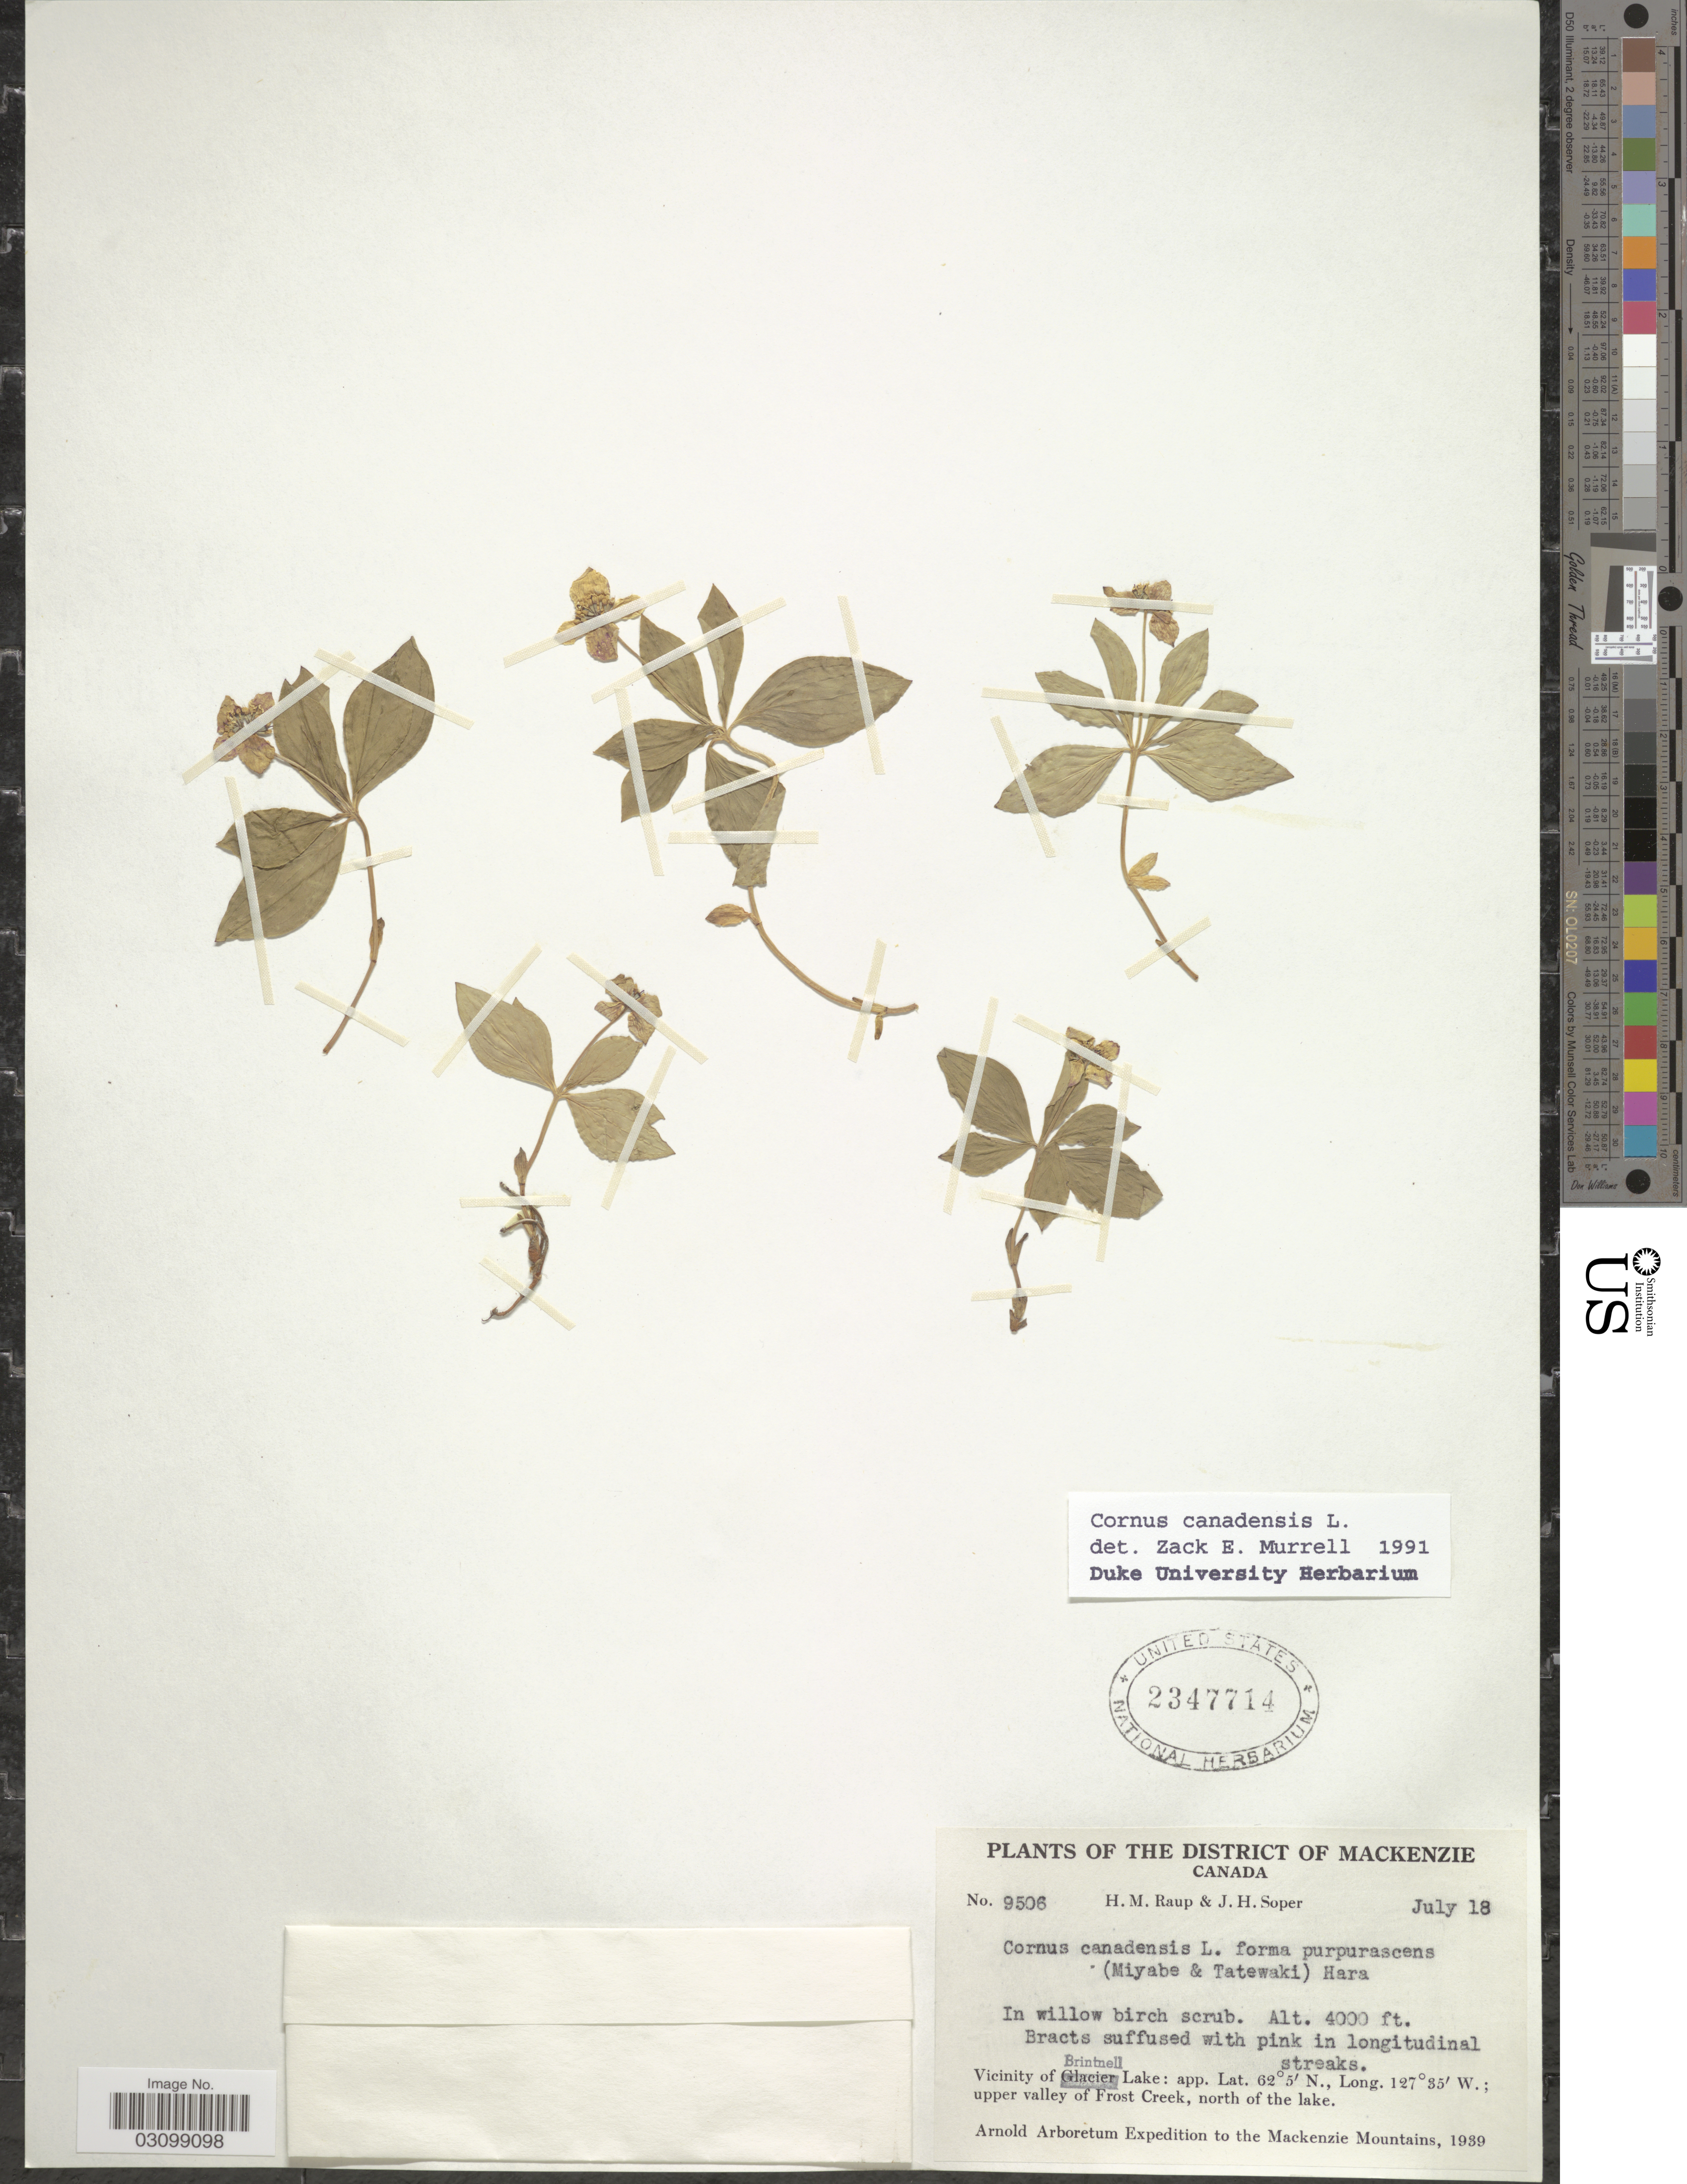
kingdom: Plantae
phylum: Tracheophyta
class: Magnoliopsida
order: Cornales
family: Cornaceae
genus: Cornus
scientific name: Cornus canadensis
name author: L.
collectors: H. Raup & J. H. Soper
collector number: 9506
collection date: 1939-07-18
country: Canada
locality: District of Mackenzie. Vicinity of Brintnell Lake; upper valley of Frost Creek, north of the lake.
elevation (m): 1219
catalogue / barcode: US 2347714